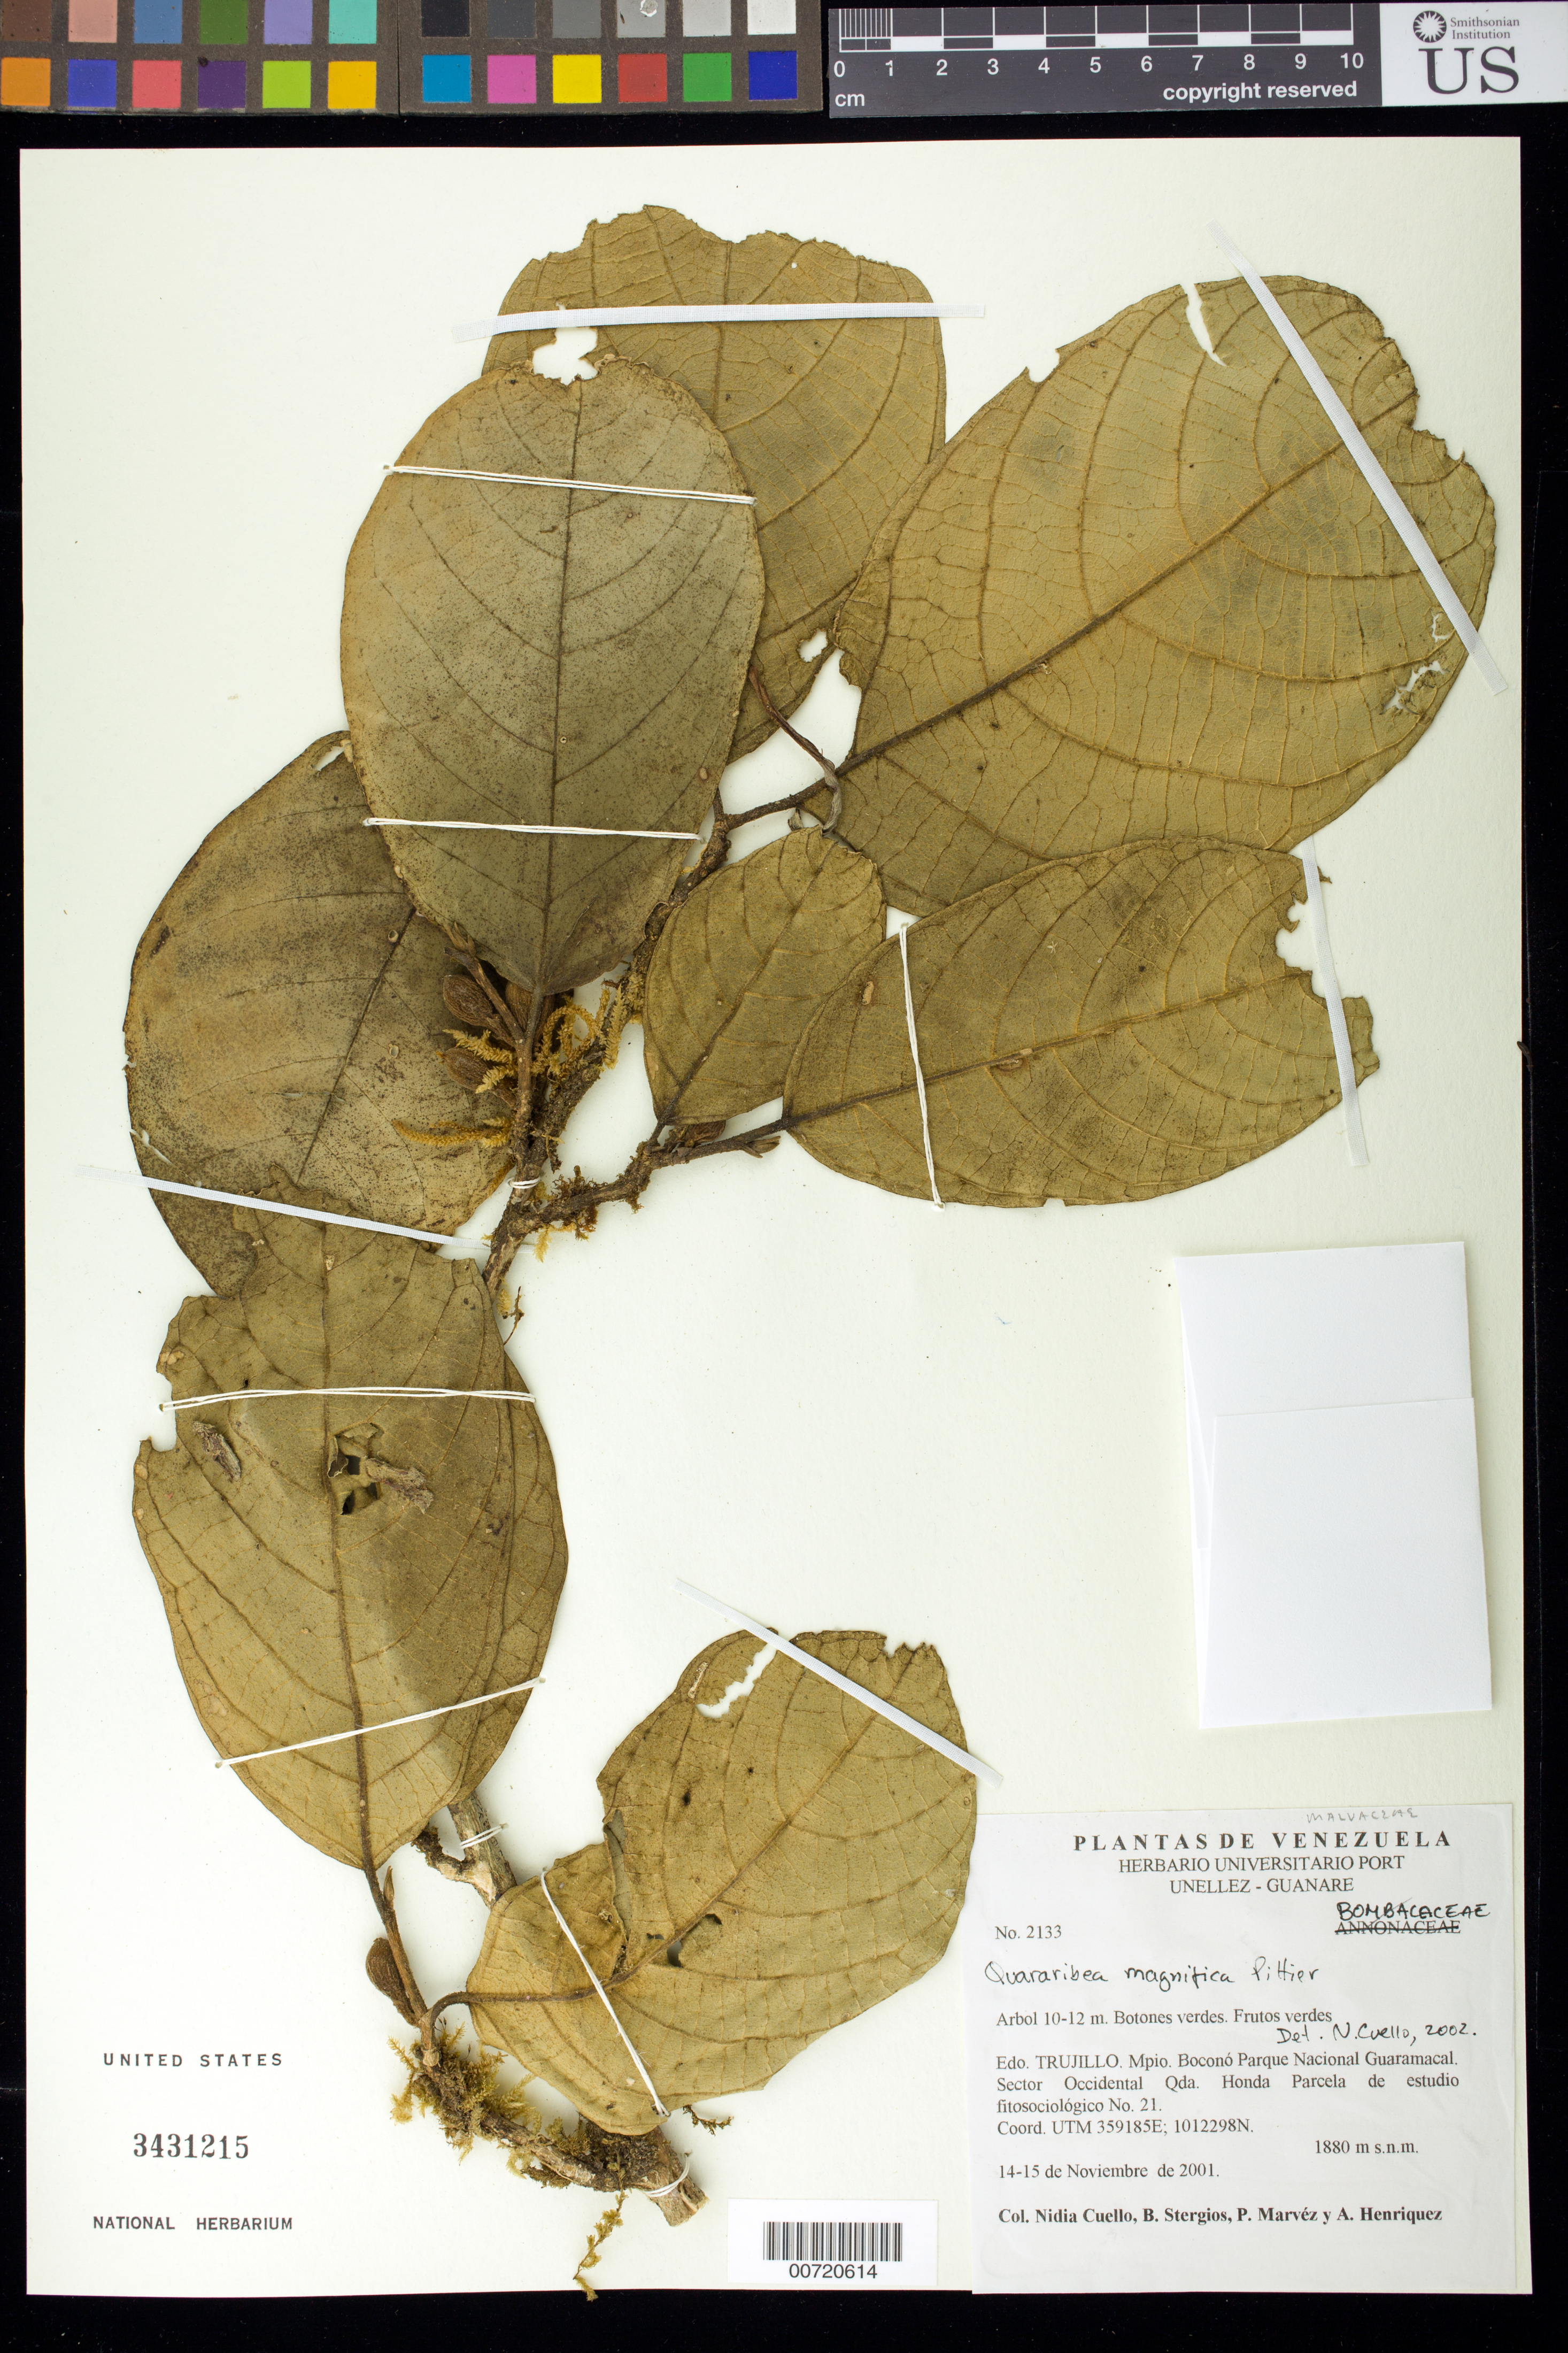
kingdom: Plantae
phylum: Tracheophyta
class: Magnoliopsida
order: Malvales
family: Malvaceae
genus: Quararibea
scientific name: Quararibea magnifica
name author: Pittier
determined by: Cuello, Nidia L.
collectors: N. L. Cuello, B. G. Stergios, P. Marvéz & A. Henriquez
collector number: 2133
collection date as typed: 14 Nov 2001 to 15 Nov 2001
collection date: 2001-11-14/2001-11-15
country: Venezuela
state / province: Trujillo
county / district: Boconó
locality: Parque Nacional Guaramacal. Sector occidental Qda. Honda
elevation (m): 1880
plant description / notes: PORT, US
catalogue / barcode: US 3431215